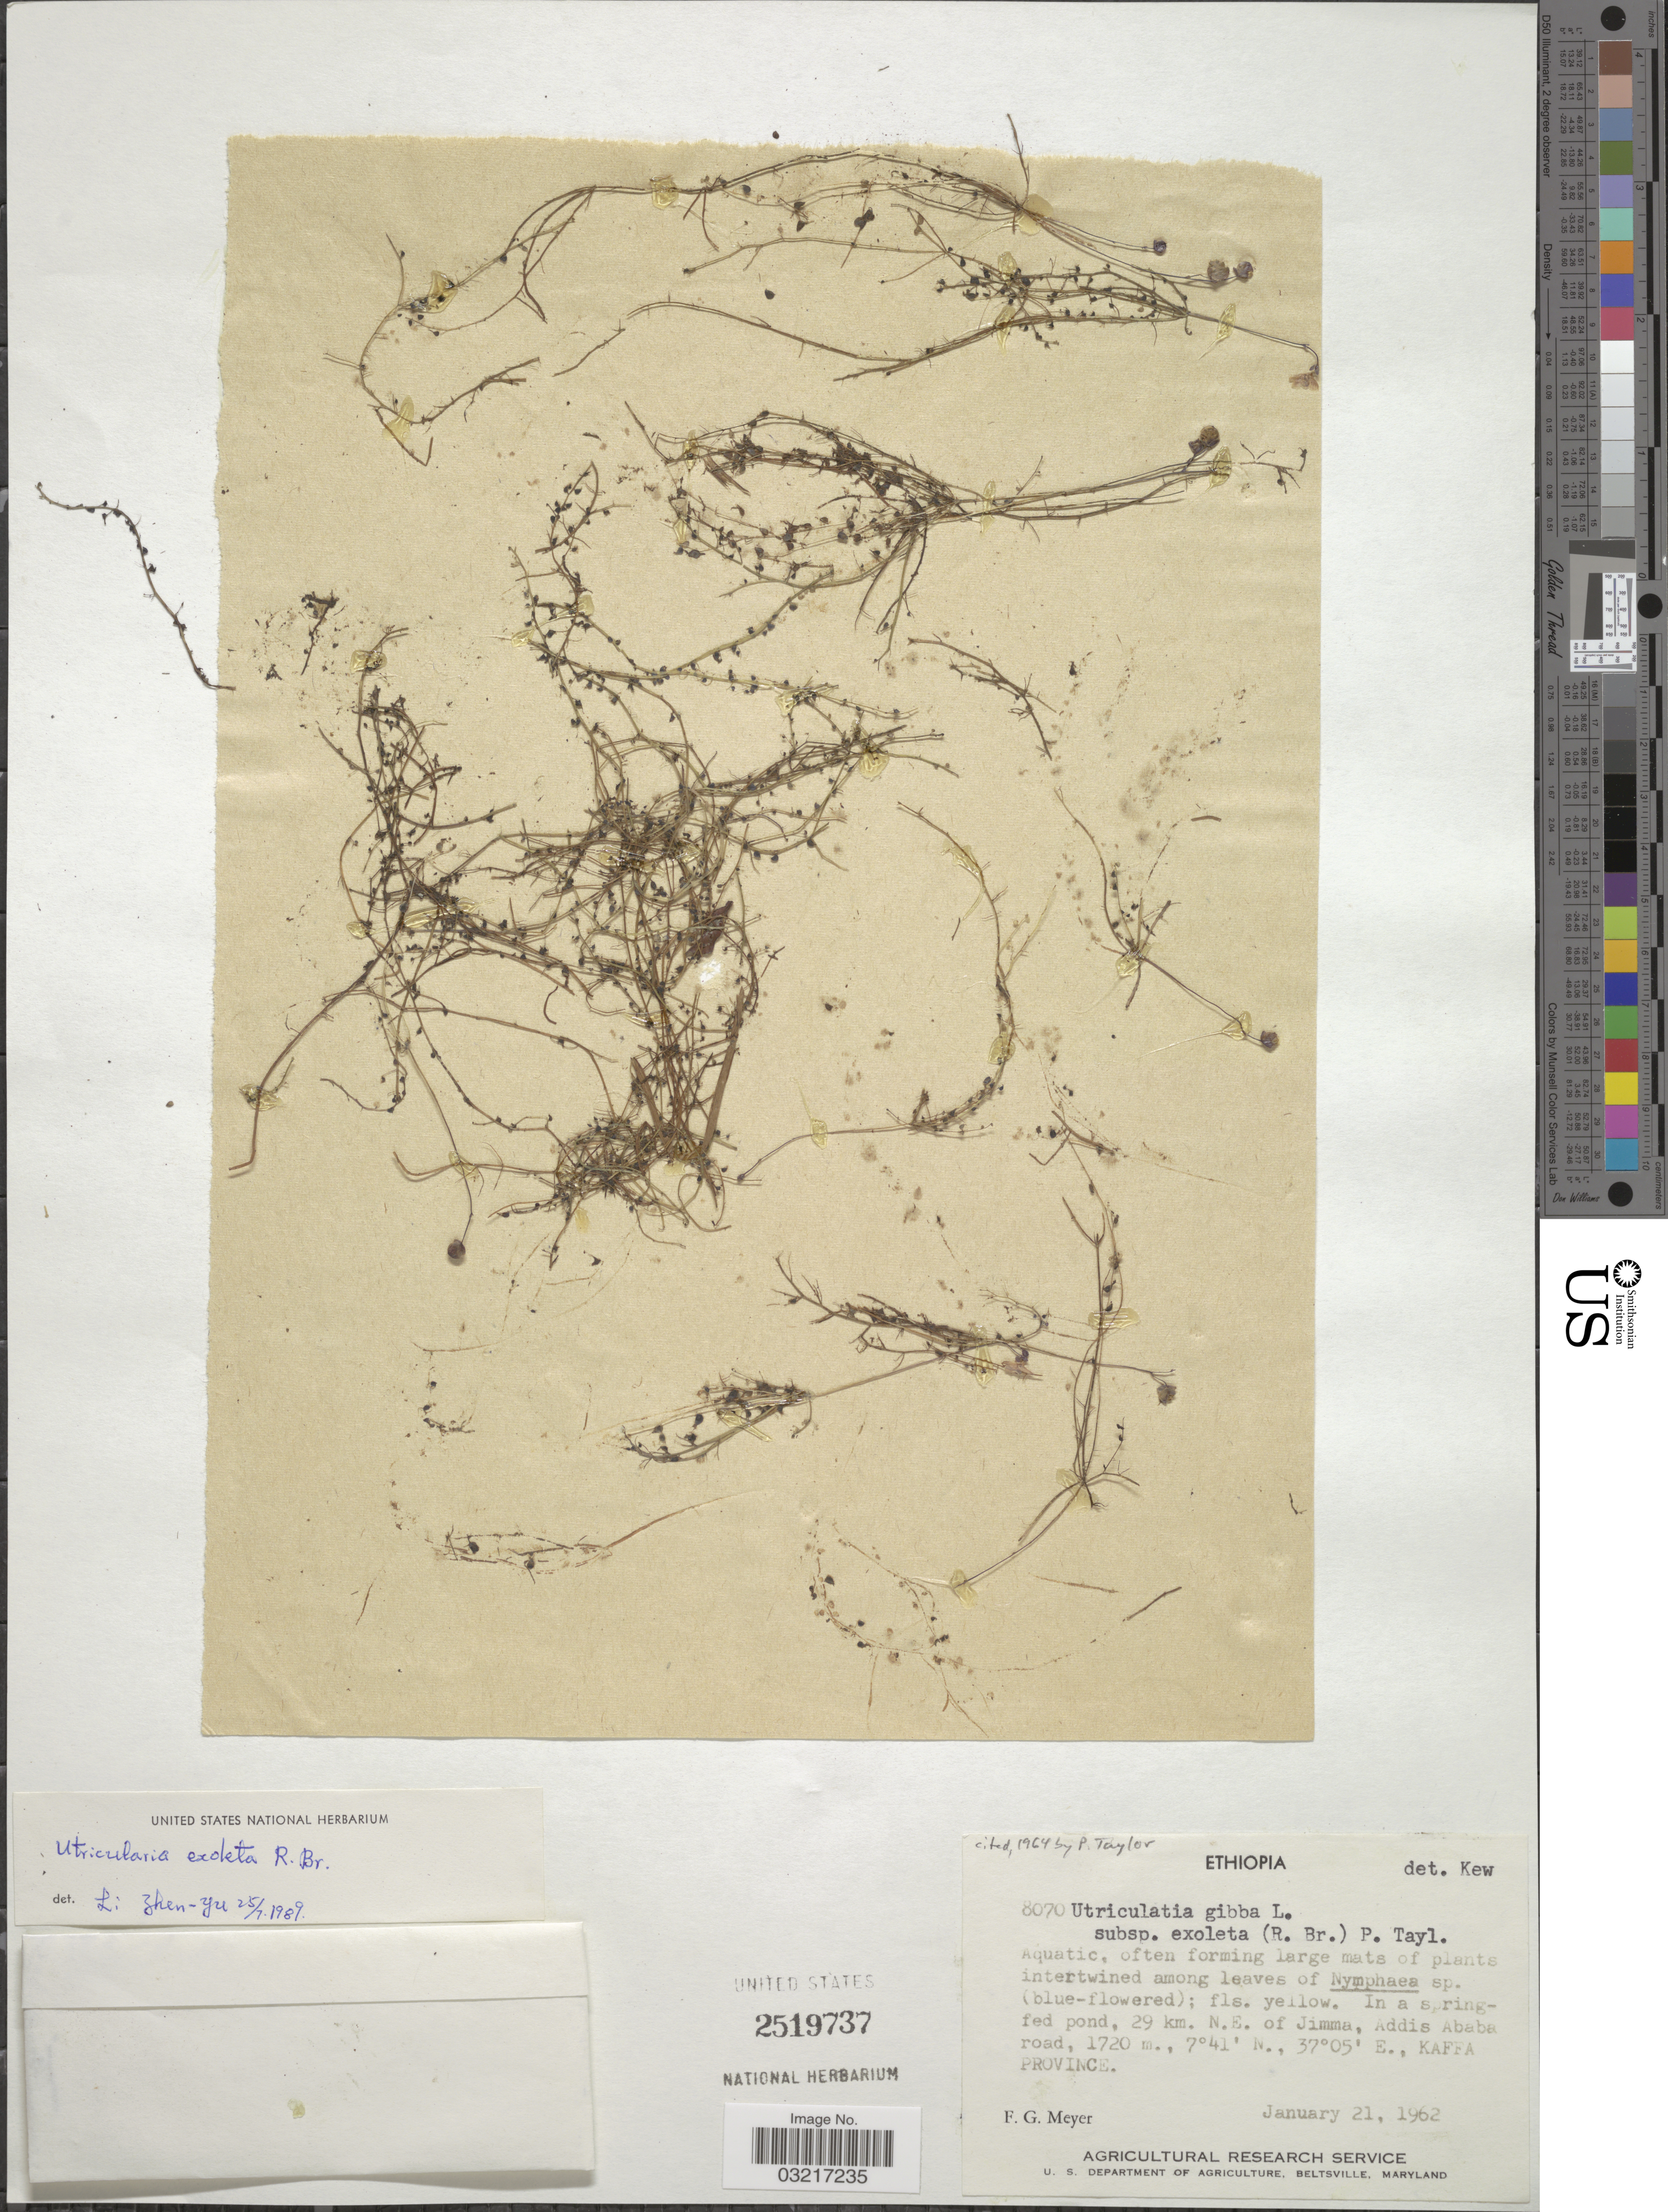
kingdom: Plantae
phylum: Tracheophyta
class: Magnoliopsida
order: Lamiales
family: Lentibulariaceae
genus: Utricularia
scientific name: Utricularia gibba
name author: L.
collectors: F. G. Meyer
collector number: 8070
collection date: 1962-01-21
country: Ethiopia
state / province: Addis Ababa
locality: In a springfed pond, 29 km. N.E. of Jimma, Addis Ababa road, Kaffa Province.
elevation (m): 1720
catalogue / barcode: US 2519737